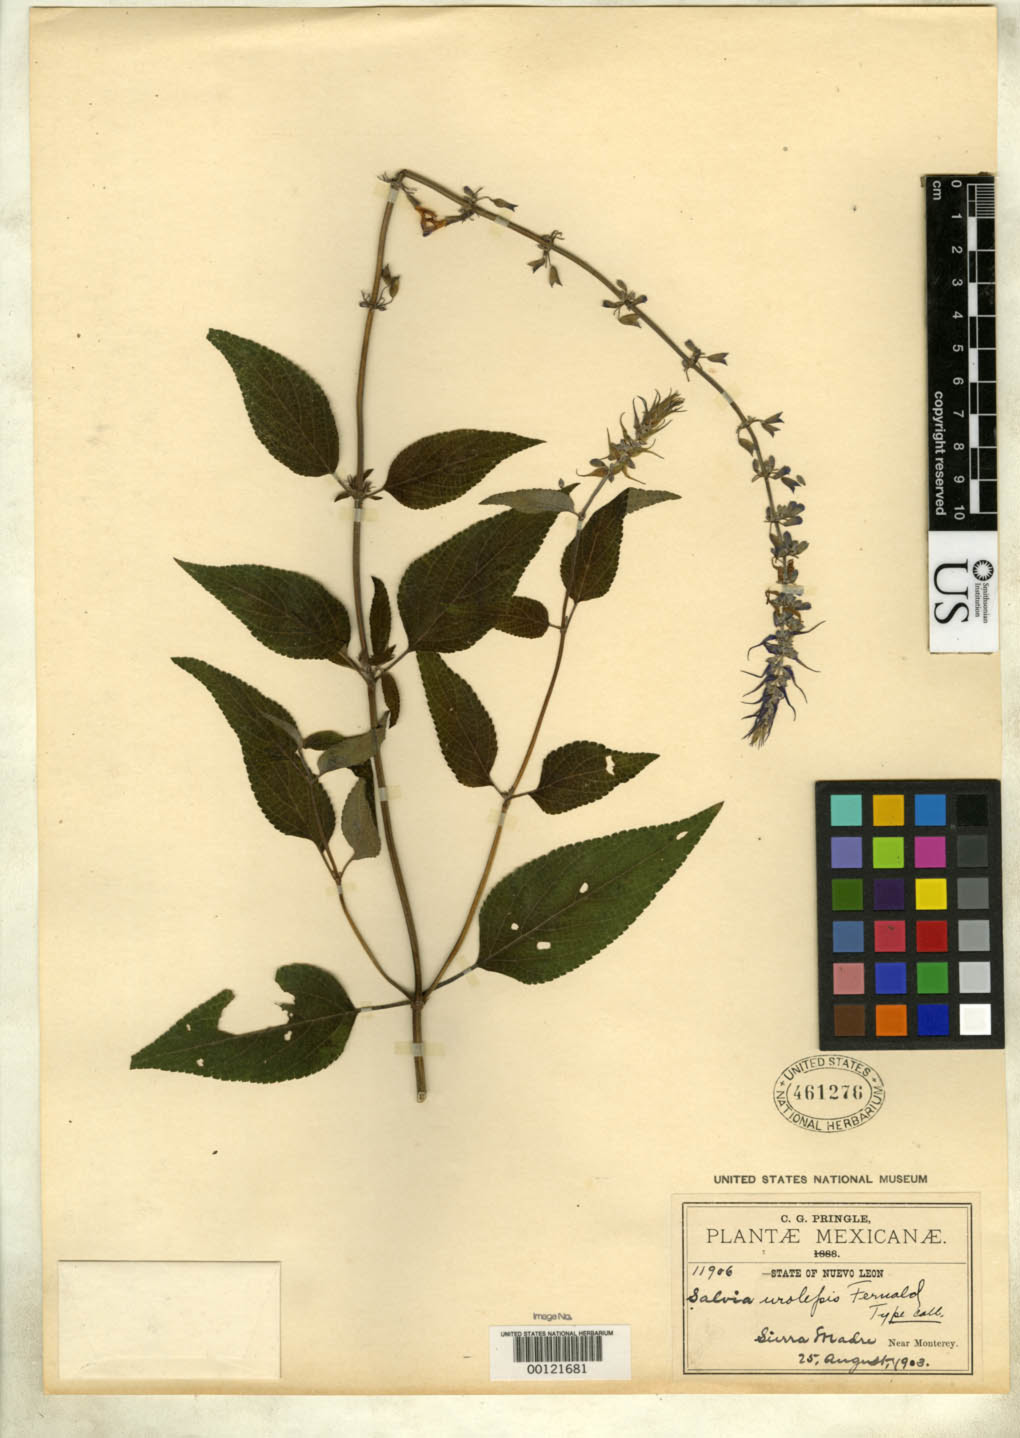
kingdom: Plantae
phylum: Tracheophyta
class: Magnoliopsida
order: Lamiales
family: Lamiaceae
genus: Salvia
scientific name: Salvia urolepis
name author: Fernald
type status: Isolectotype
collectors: C. G. Pringle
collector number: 11906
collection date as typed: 25 Aug 1903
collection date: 1903-08-25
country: Mexico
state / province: Nuevo León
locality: Sierra Madre, near Monterrey.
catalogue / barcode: US 461276